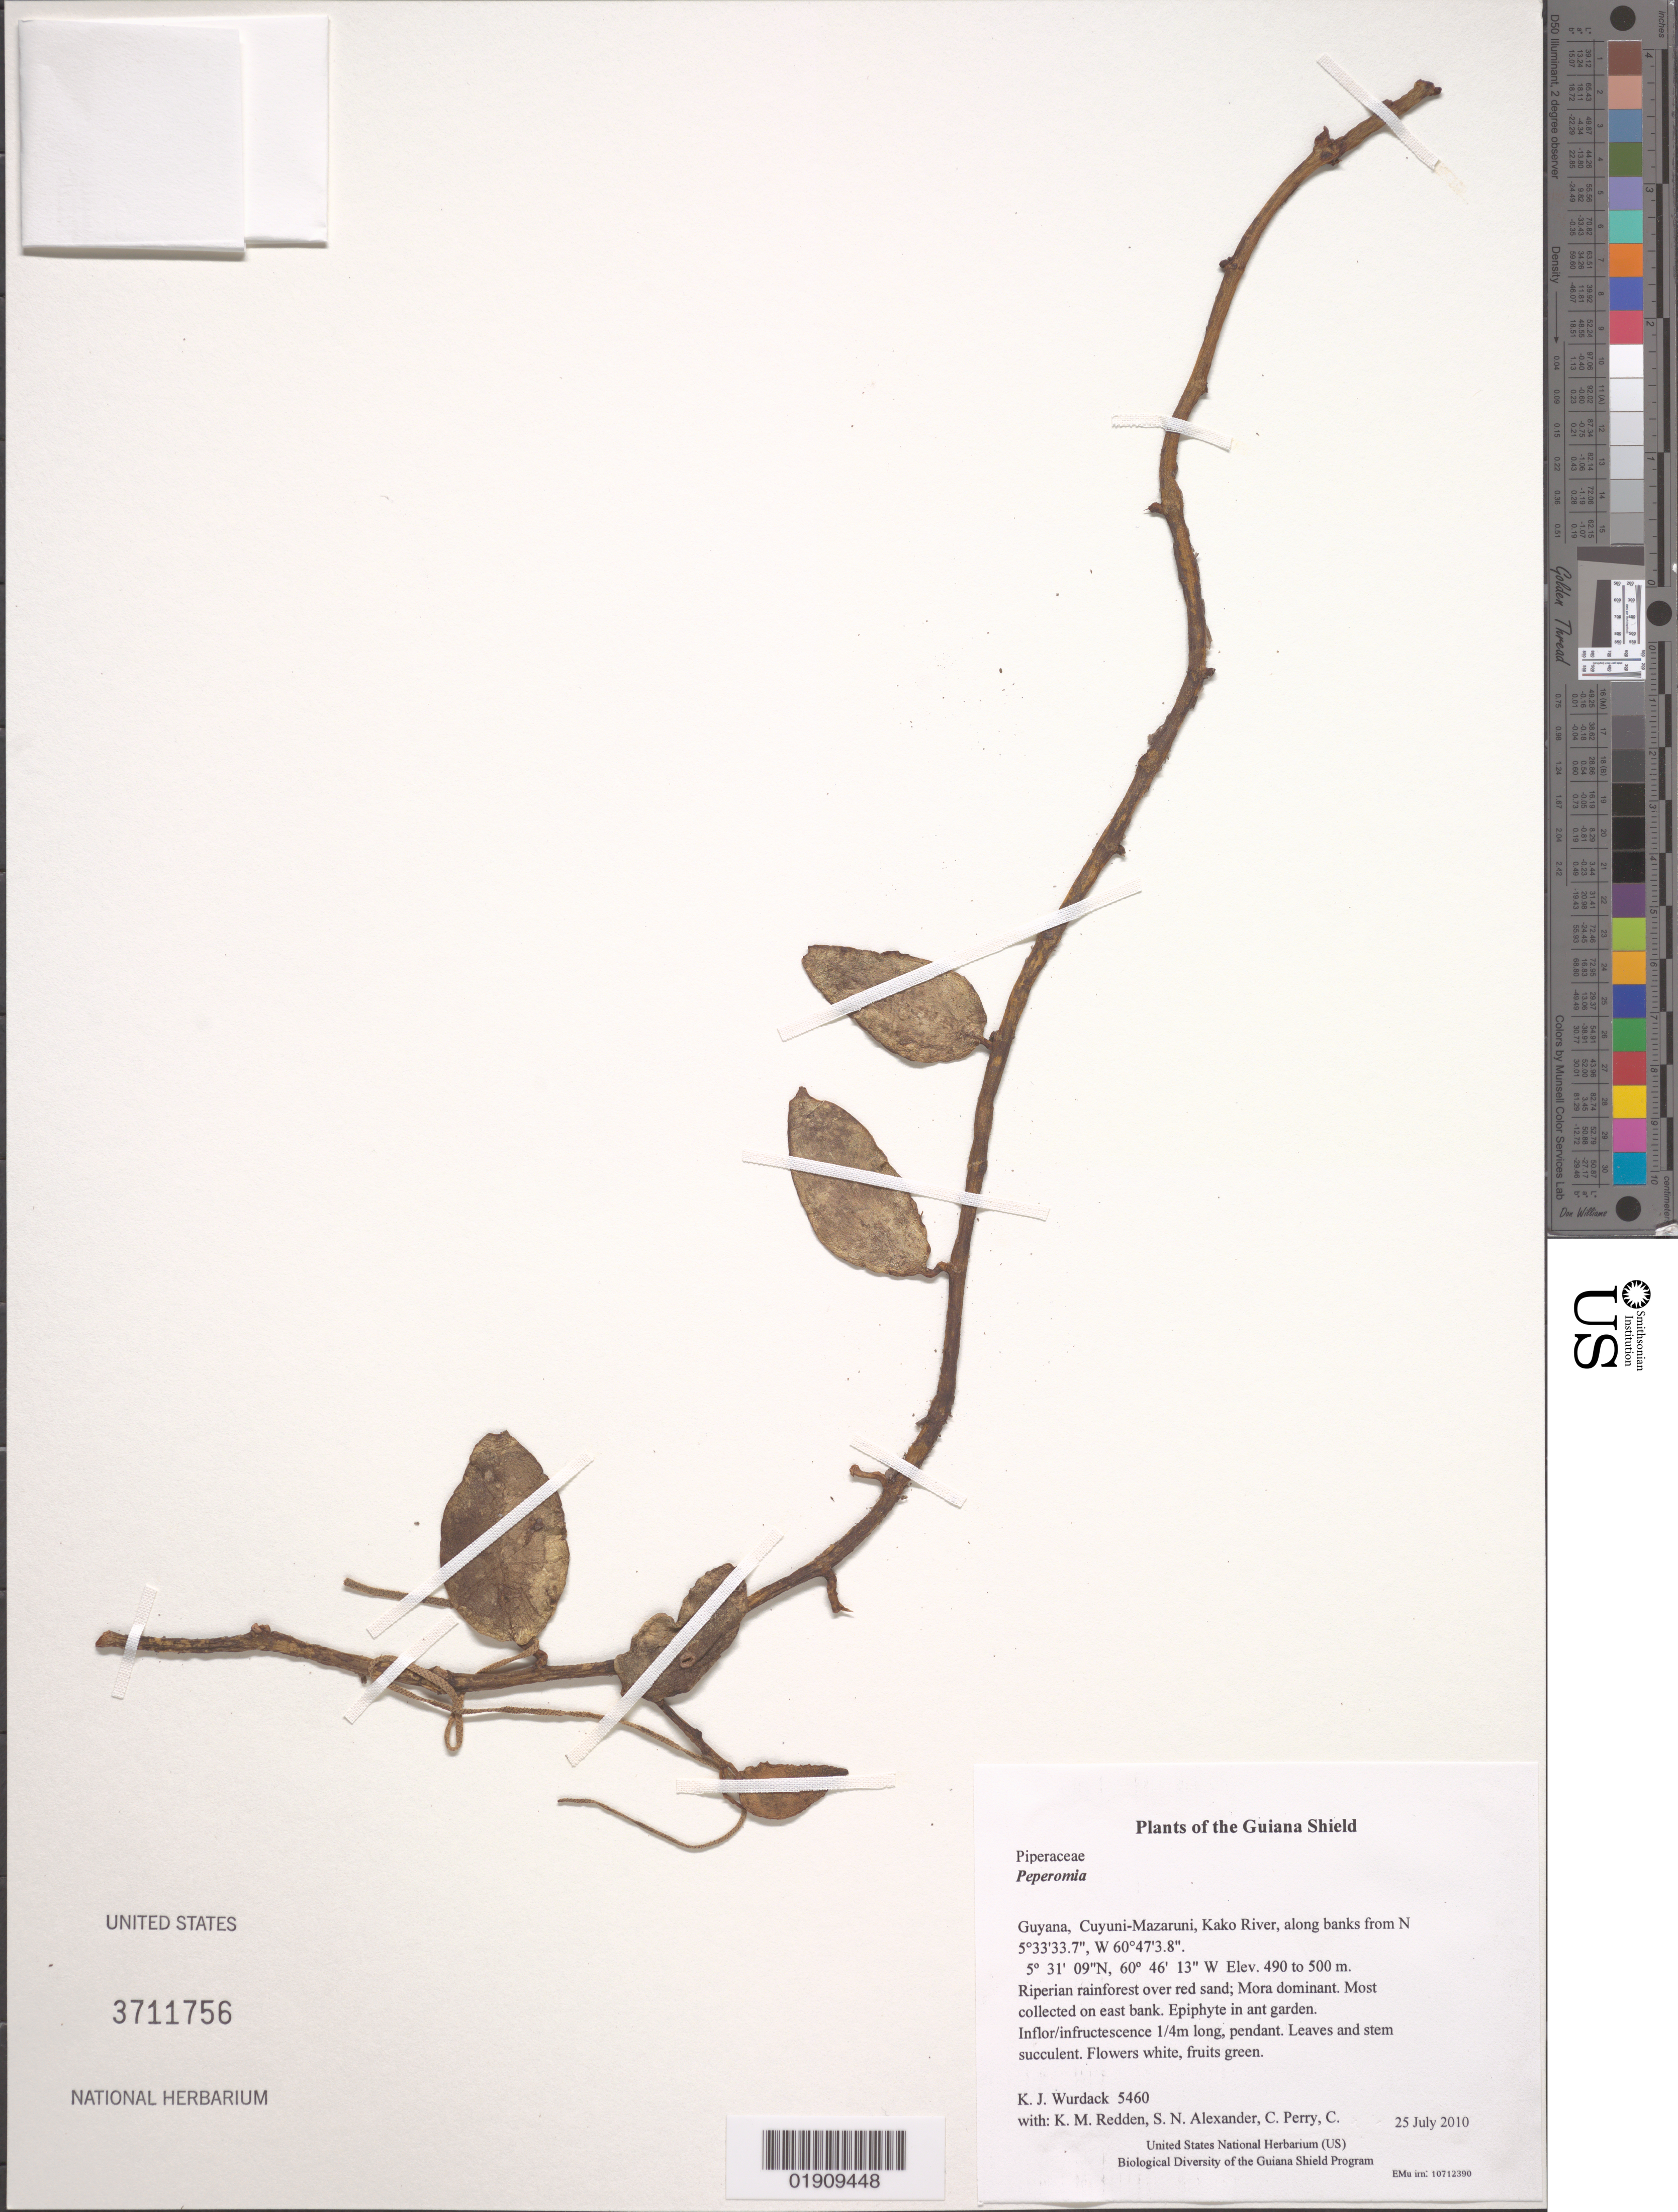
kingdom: Plantae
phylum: Tracheophyta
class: Magnoliopsida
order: Piperales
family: Piperaceae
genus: Peperomia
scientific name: Peperomia macrostachya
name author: (Vahl) A. Dietr.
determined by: Jiménez, José Estaban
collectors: K. Wurdack, K. M. Redden, S. N. Alexander, C. Perry, C. Jacobis, D. Hunter, V. Roland & H. Hunter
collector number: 5460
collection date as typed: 25 July 2010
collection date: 2010-07-25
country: Guyana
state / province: Cuyuni-Mazaruni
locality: Kako River, along banks from N 5°33'33.7", W 60°47'3.8"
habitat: Riperian rainforest over red sand; Mora dominant. Most collected on east bank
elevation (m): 490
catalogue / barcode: US 3711756